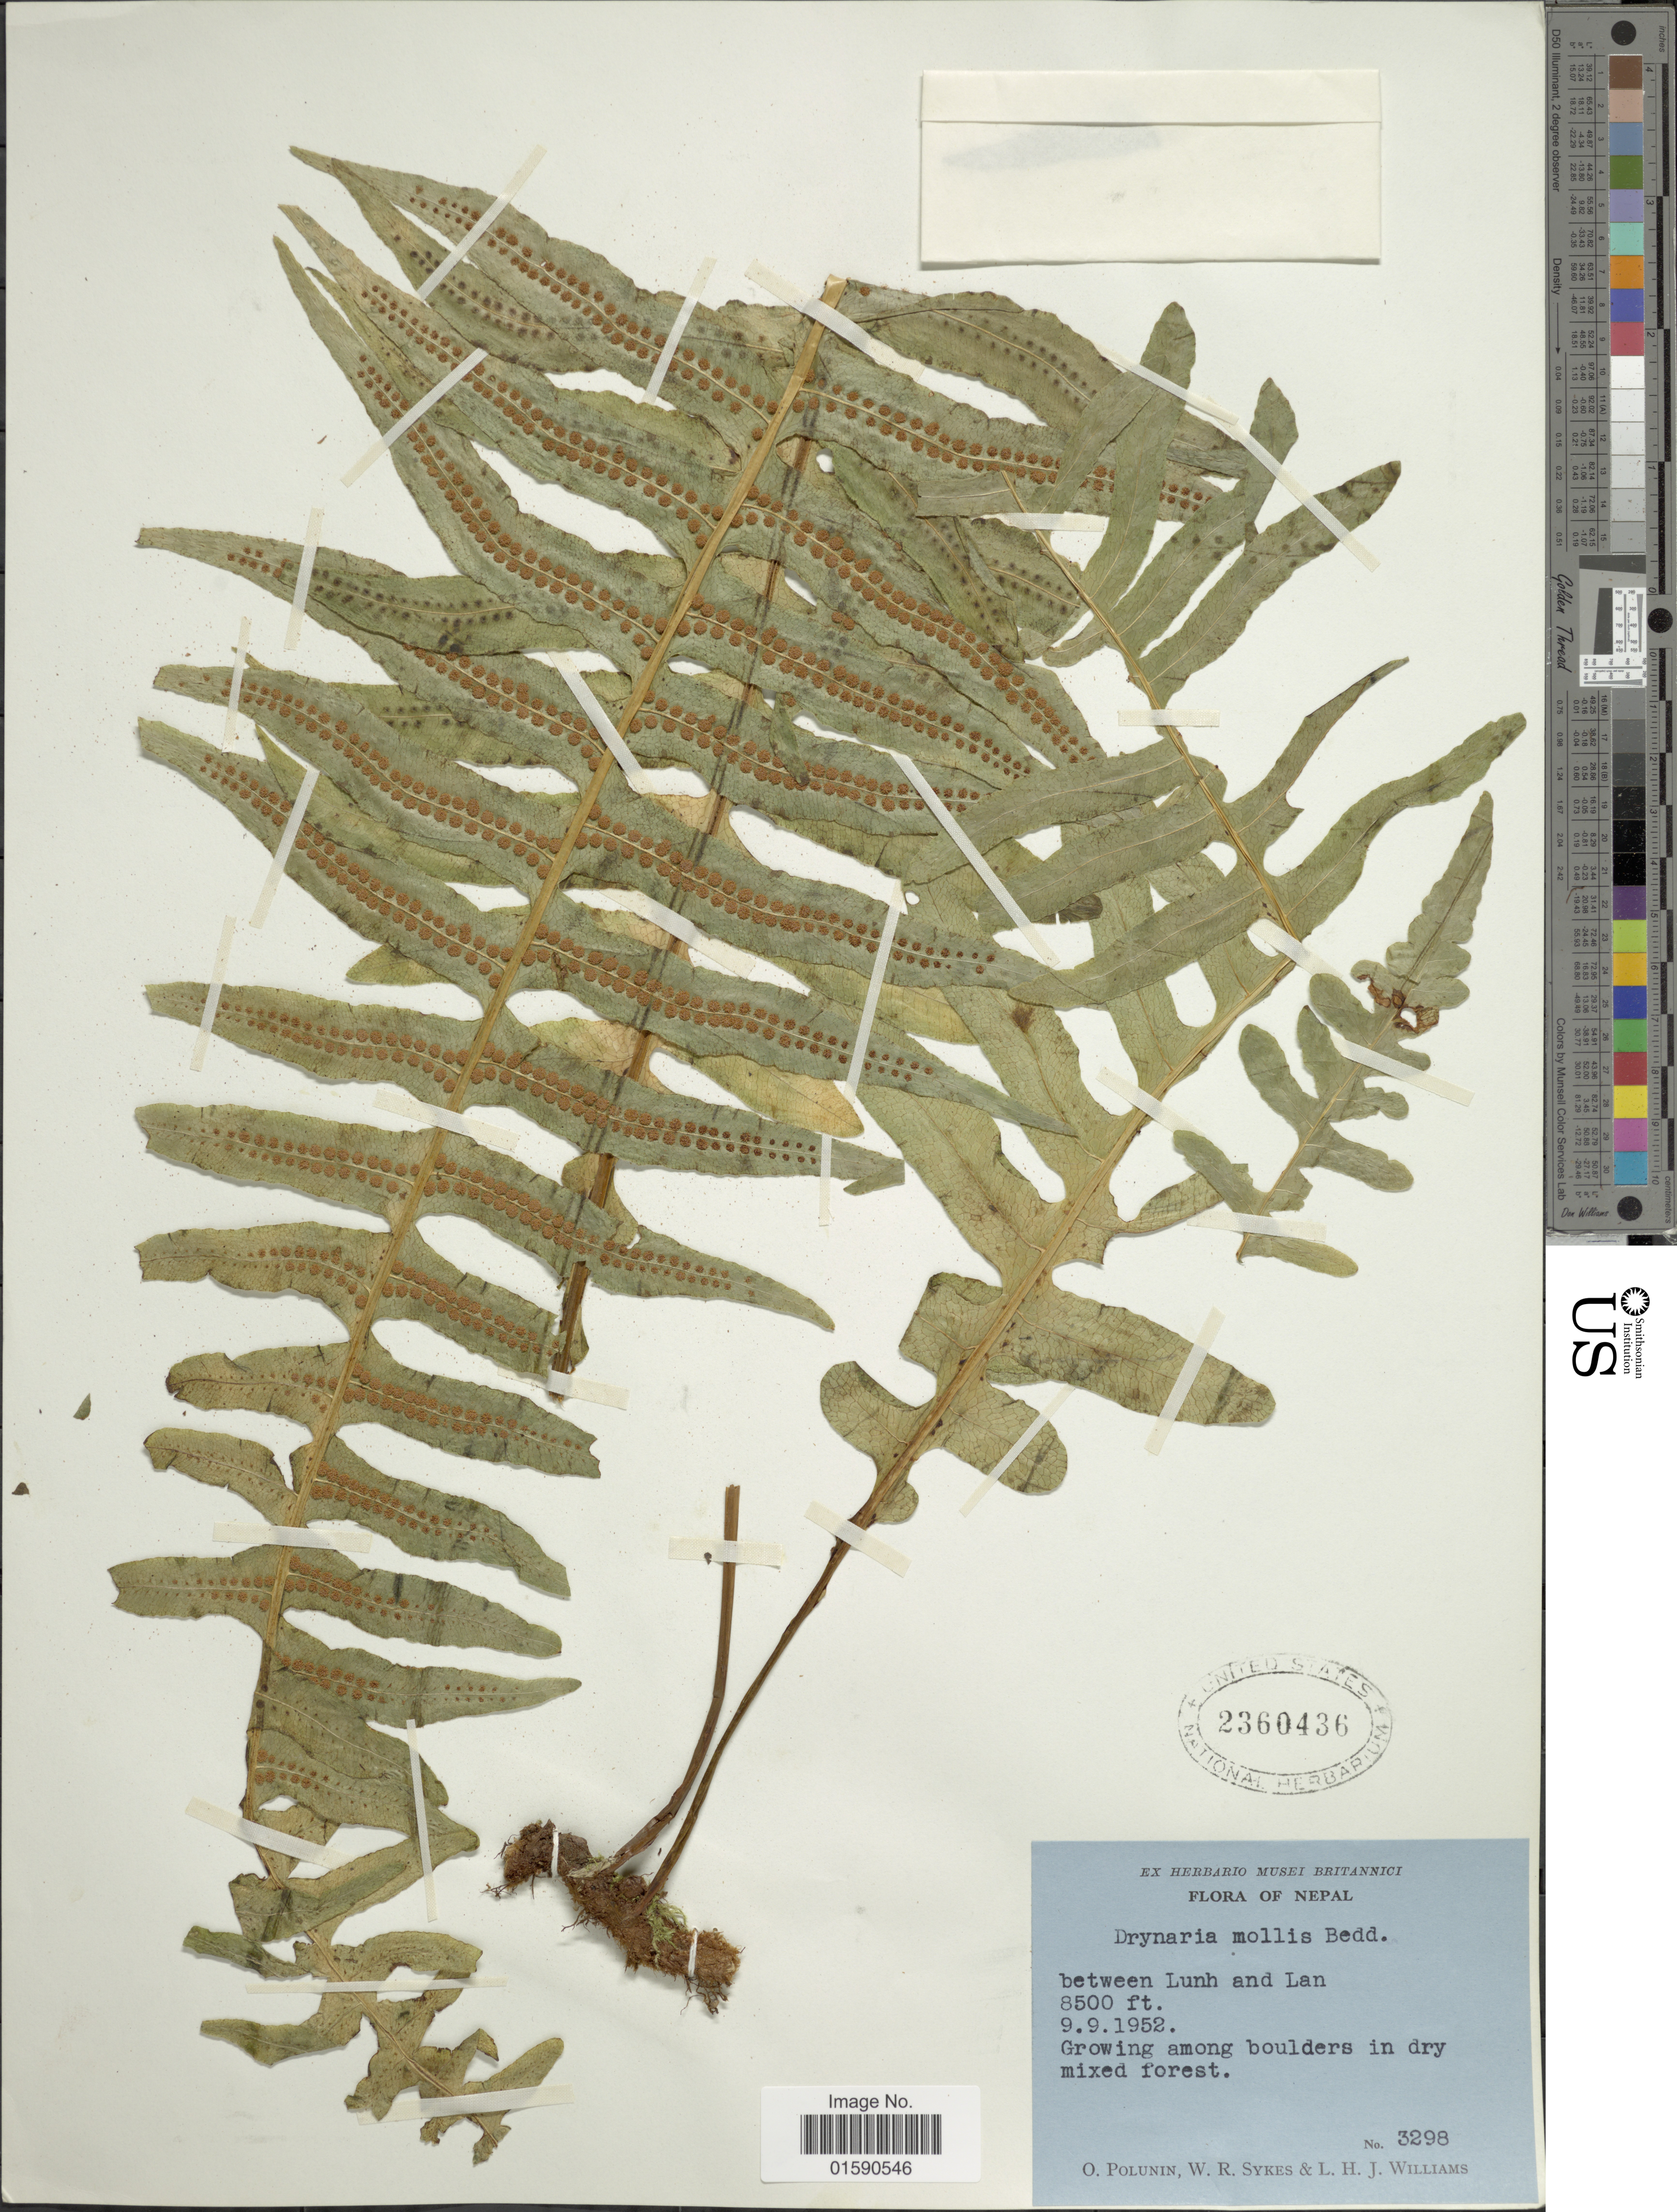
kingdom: Plantae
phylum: Tracheophyta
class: Polypodiopsida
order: Polypodiales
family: Polypodiaceae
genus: Drynaria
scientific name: Drynaria mollis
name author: Bedd.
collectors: O. V. Polunin, W. R. Sykes & L. H. J. Williams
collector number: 3298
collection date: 1952-09-09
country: Nepal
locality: Between Lunh and Lan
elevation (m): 2591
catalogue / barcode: US 2360436